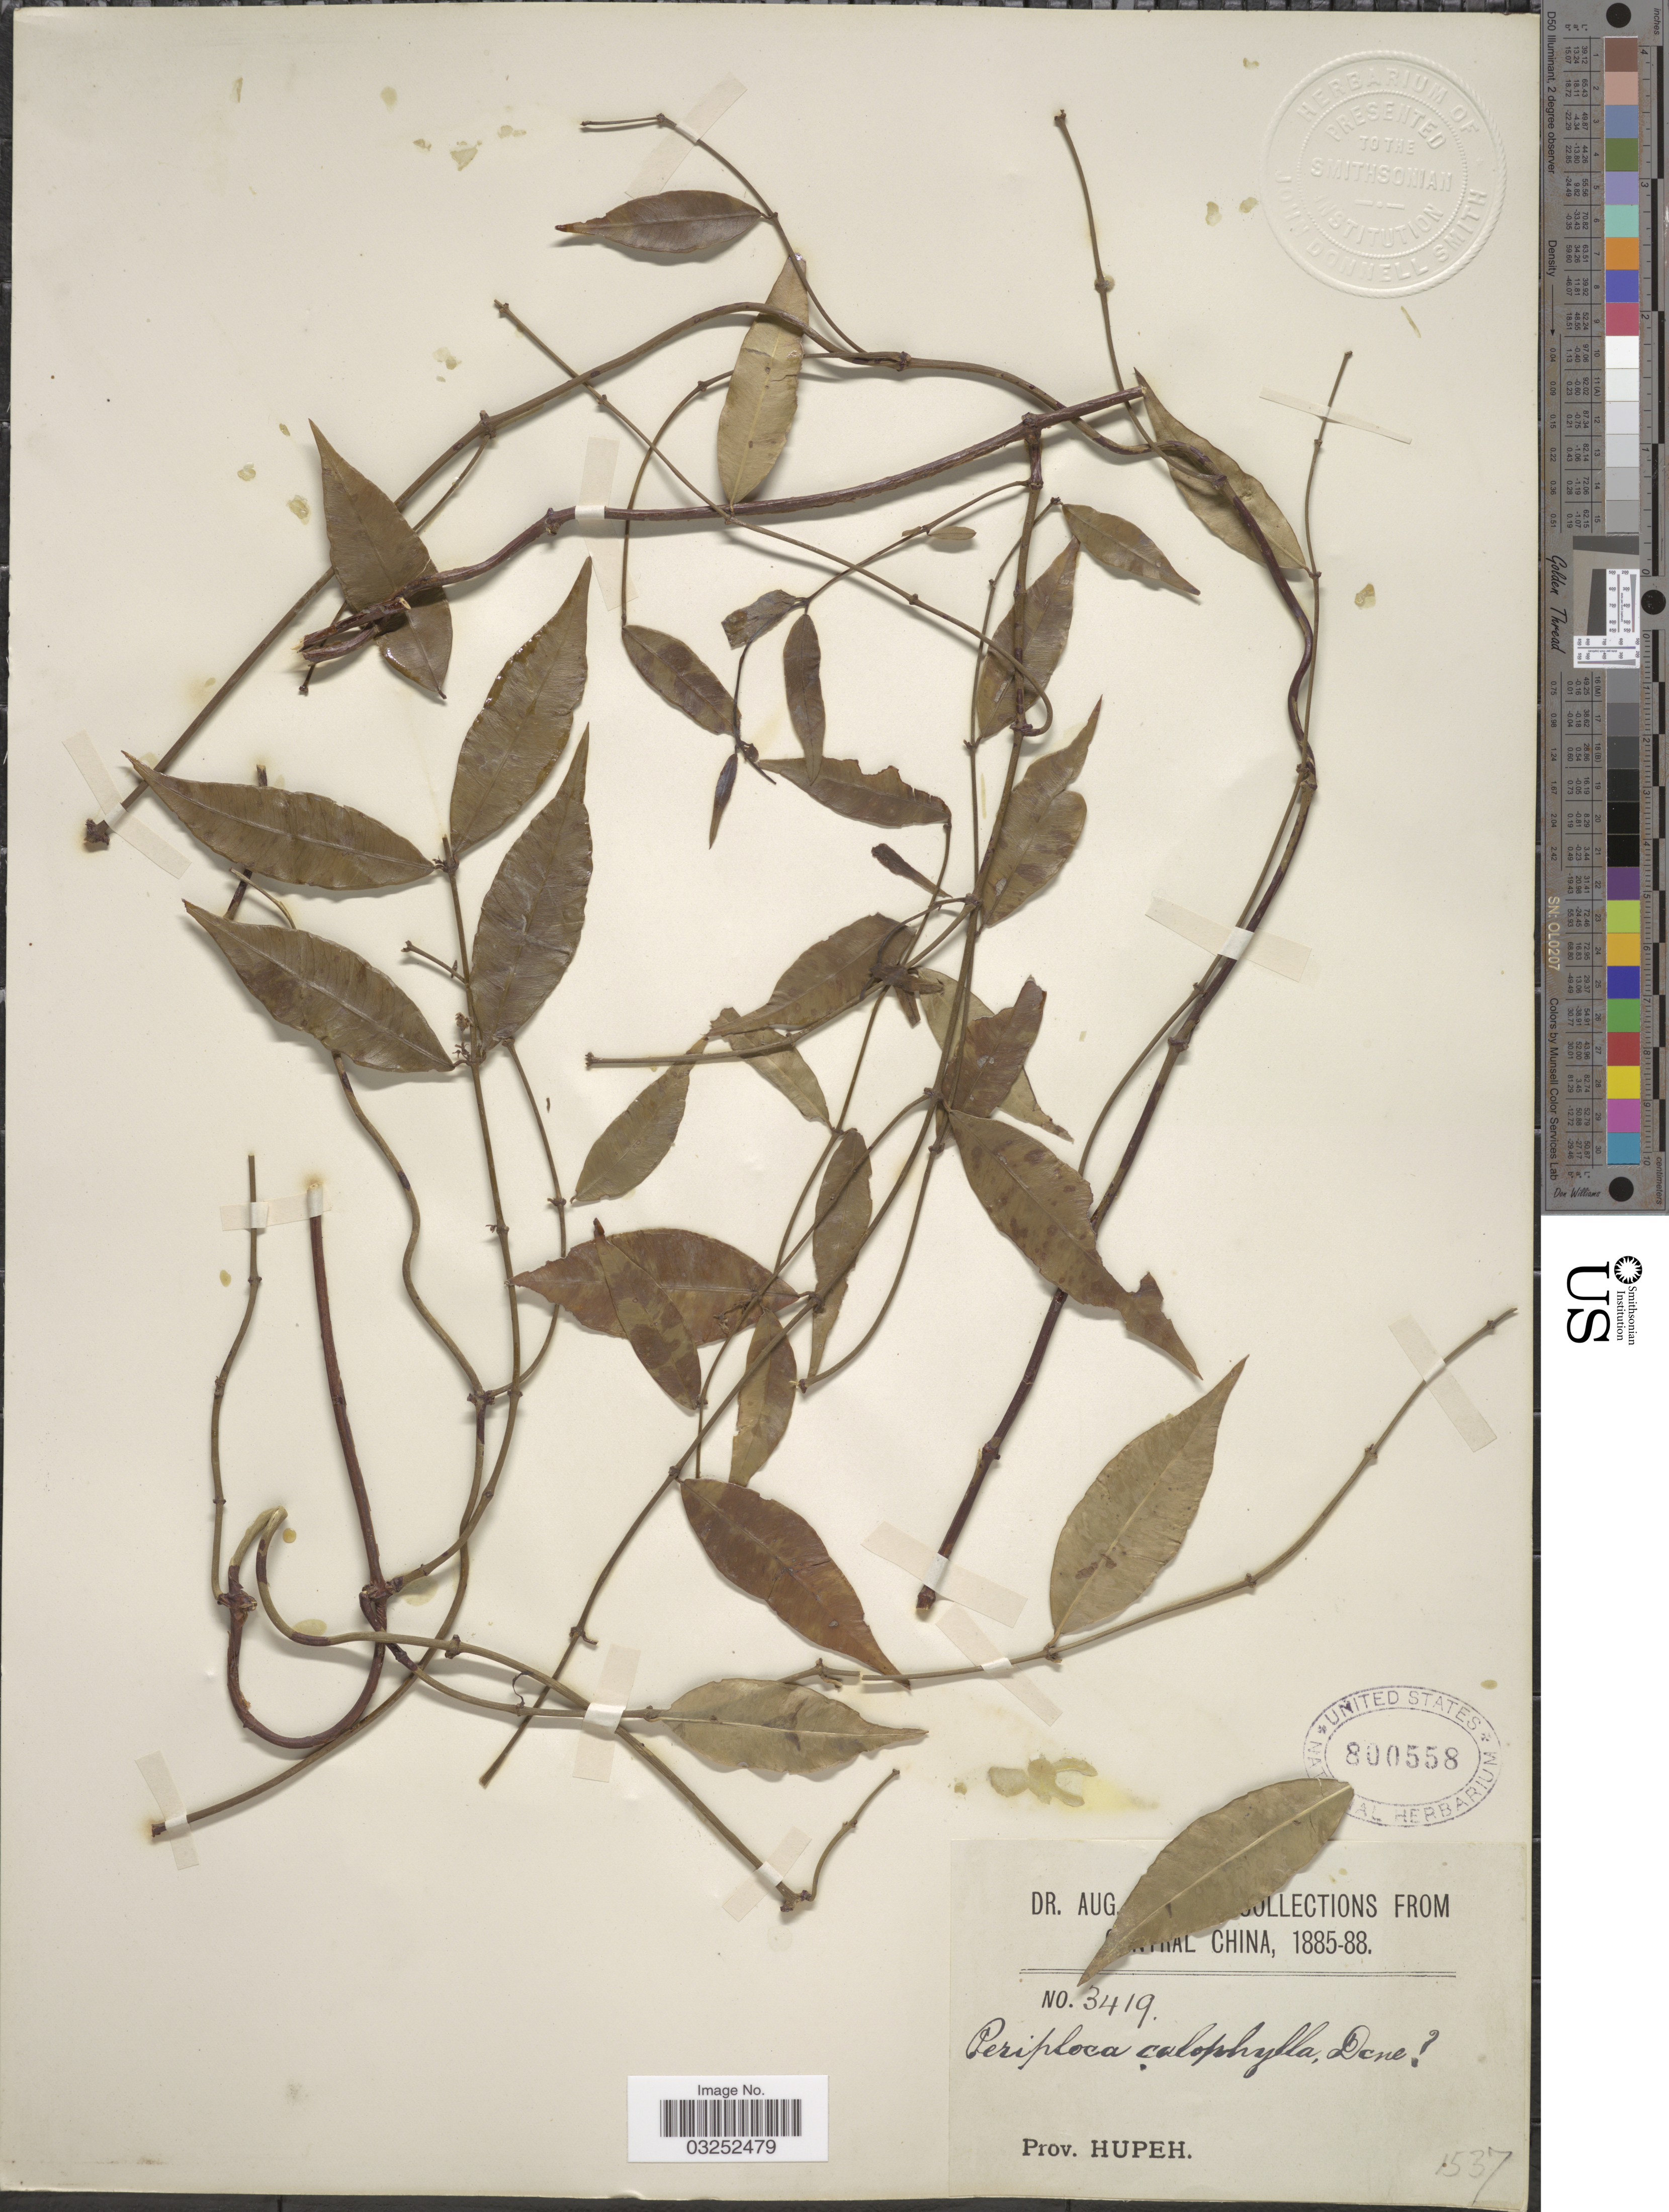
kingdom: Plantae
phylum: Tracheophyta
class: Magnoliopsida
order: Gentianales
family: Apocynaceae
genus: Periploca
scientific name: Periploca calophylla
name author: Rich. & Quart.-Dill.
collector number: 3419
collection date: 1885/1888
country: China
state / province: Hubei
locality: Central China. Prov. Hupeh.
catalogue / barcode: US 800558